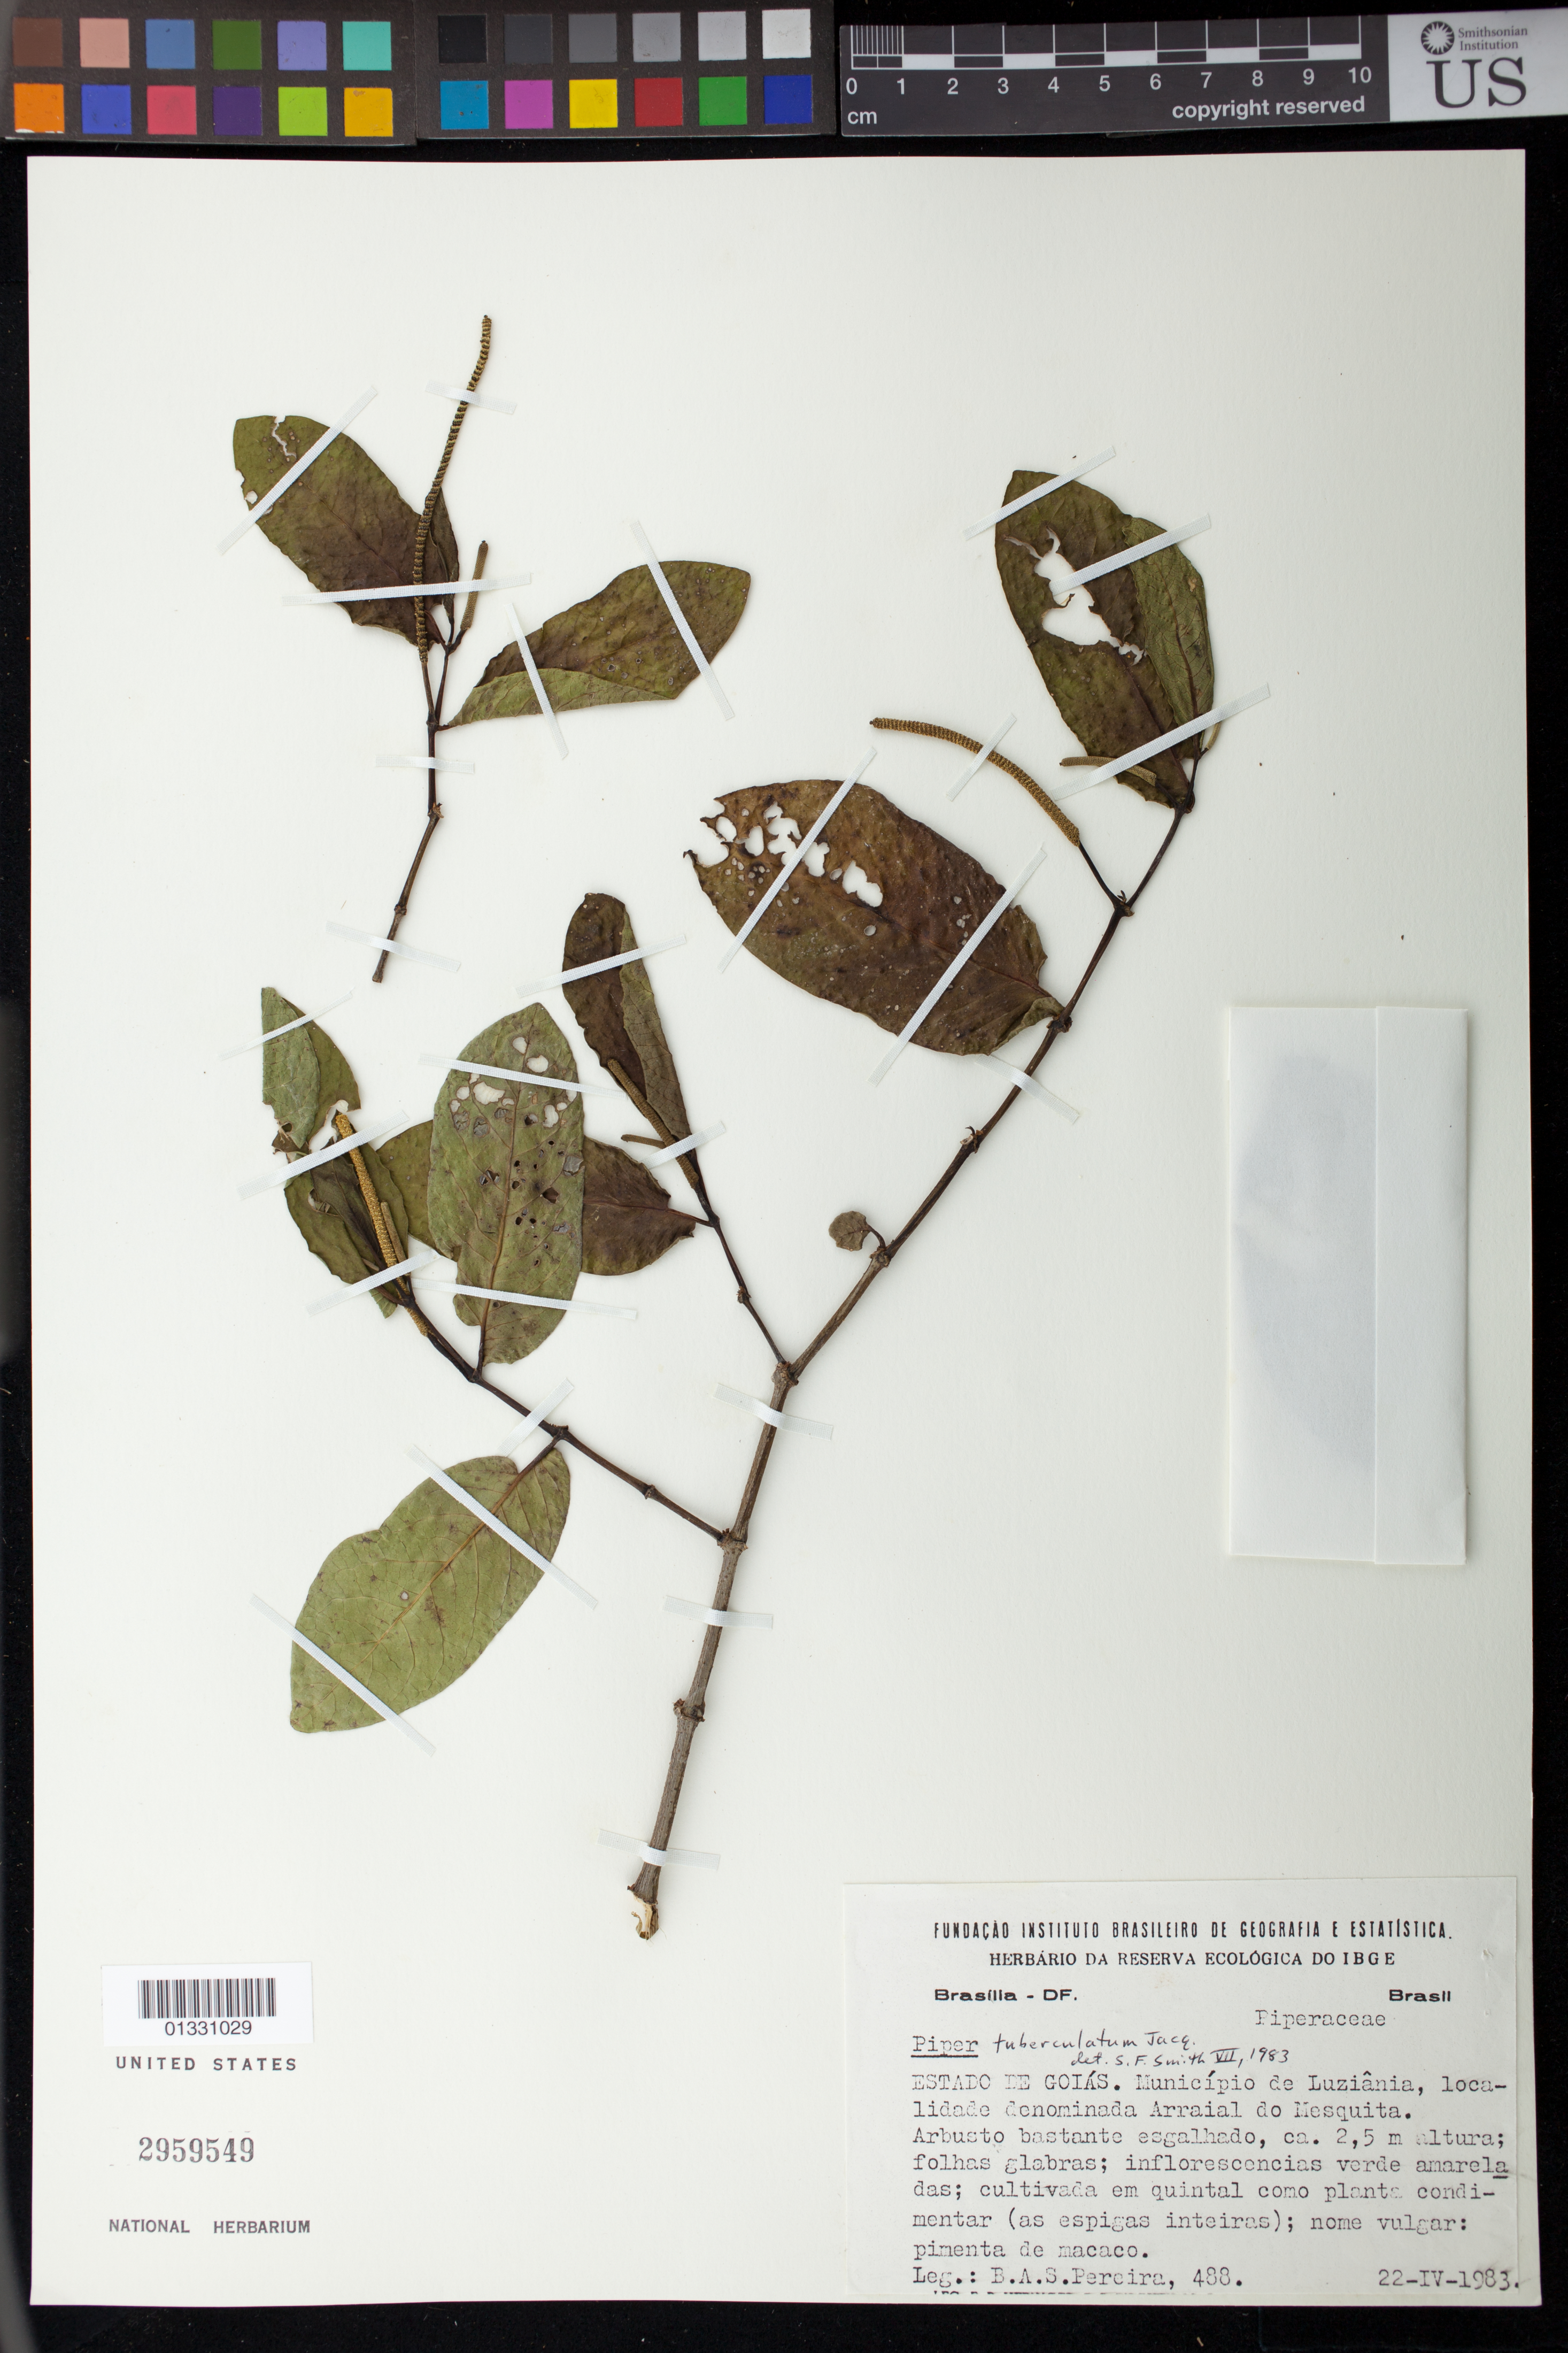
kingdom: Plantae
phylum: Tracheophyta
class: Magnoliopsida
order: Piperales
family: Piperaceae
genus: Piper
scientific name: Piper tuberculatum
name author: Jacq.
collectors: B. A. S. Pereira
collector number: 488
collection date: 1983-04-22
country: Brazil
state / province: Goiás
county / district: Luziânia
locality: Localidade denominada Arraial do Mesquita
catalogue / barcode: US 2959549